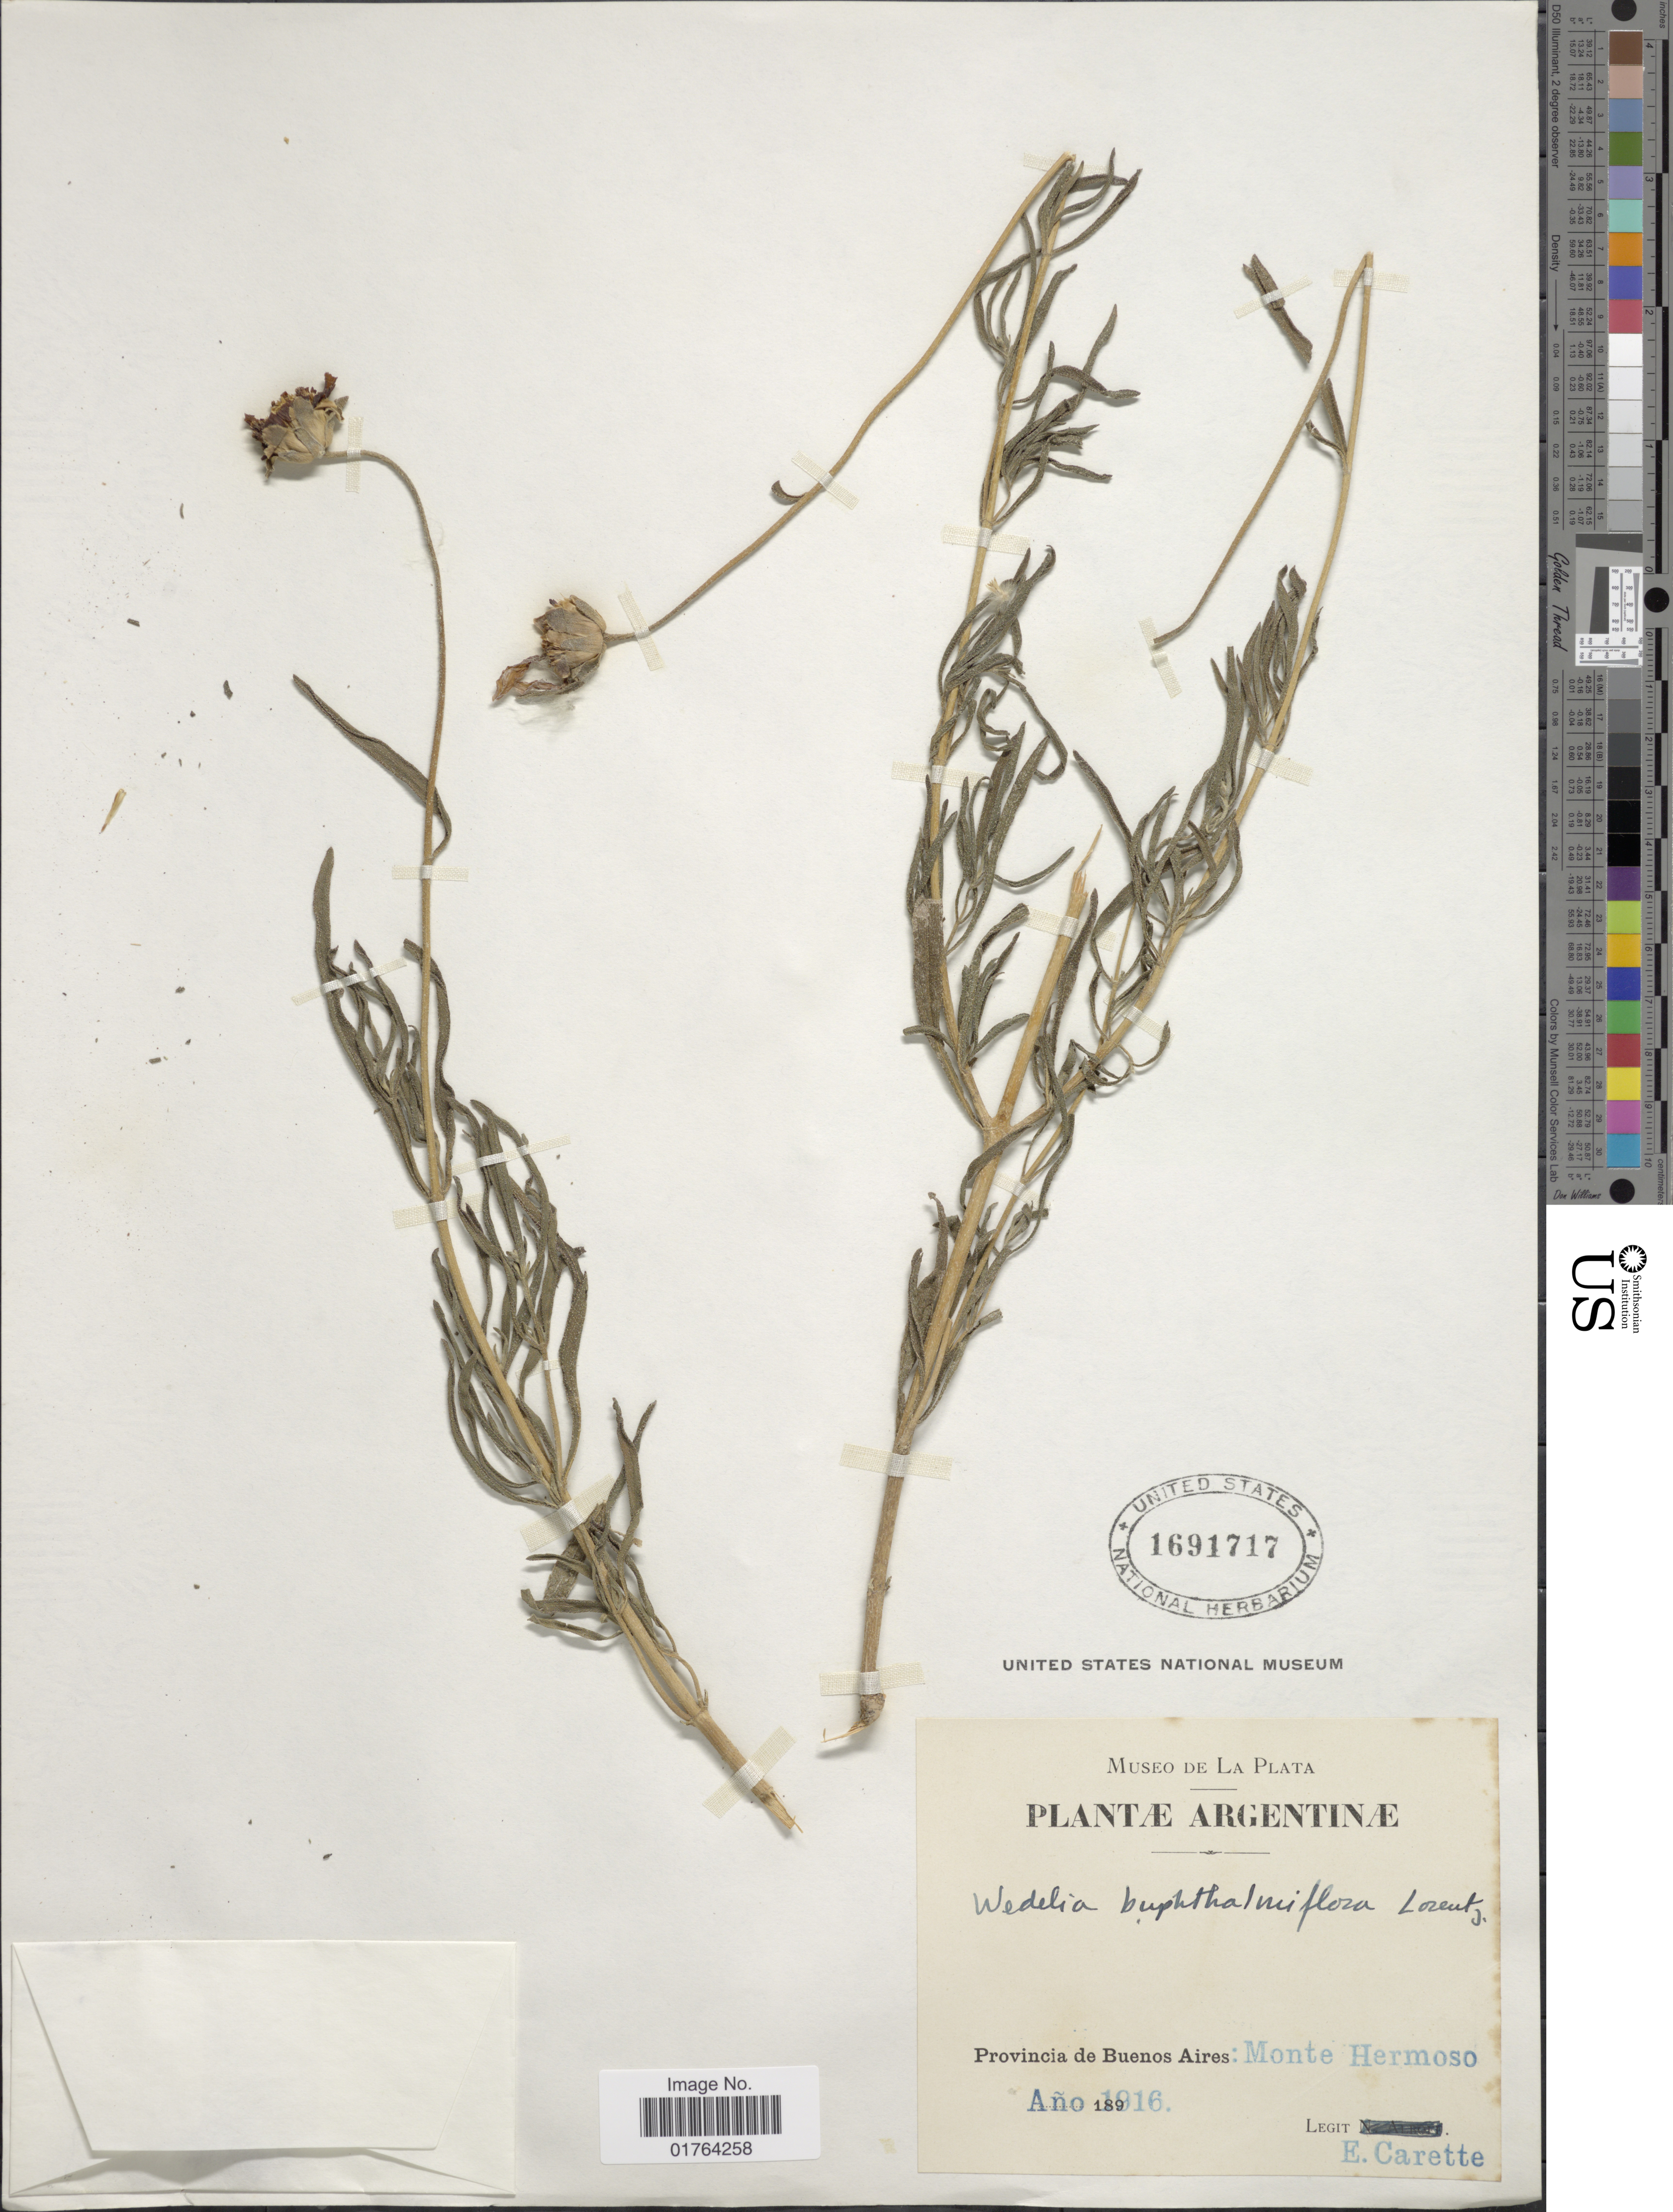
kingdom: Plantae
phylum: Tracheophyta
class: Magnoliopsida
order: Asterales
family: Asteraceae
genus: Wedelia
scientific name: Wedelia buphtalmiflora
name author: Lorentz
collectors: E. Carette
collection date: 1916-01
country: Argentina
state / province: Buenos Aires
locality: Provincia de Buenos Aires: Monte Hernoso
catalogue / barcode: US 1691717